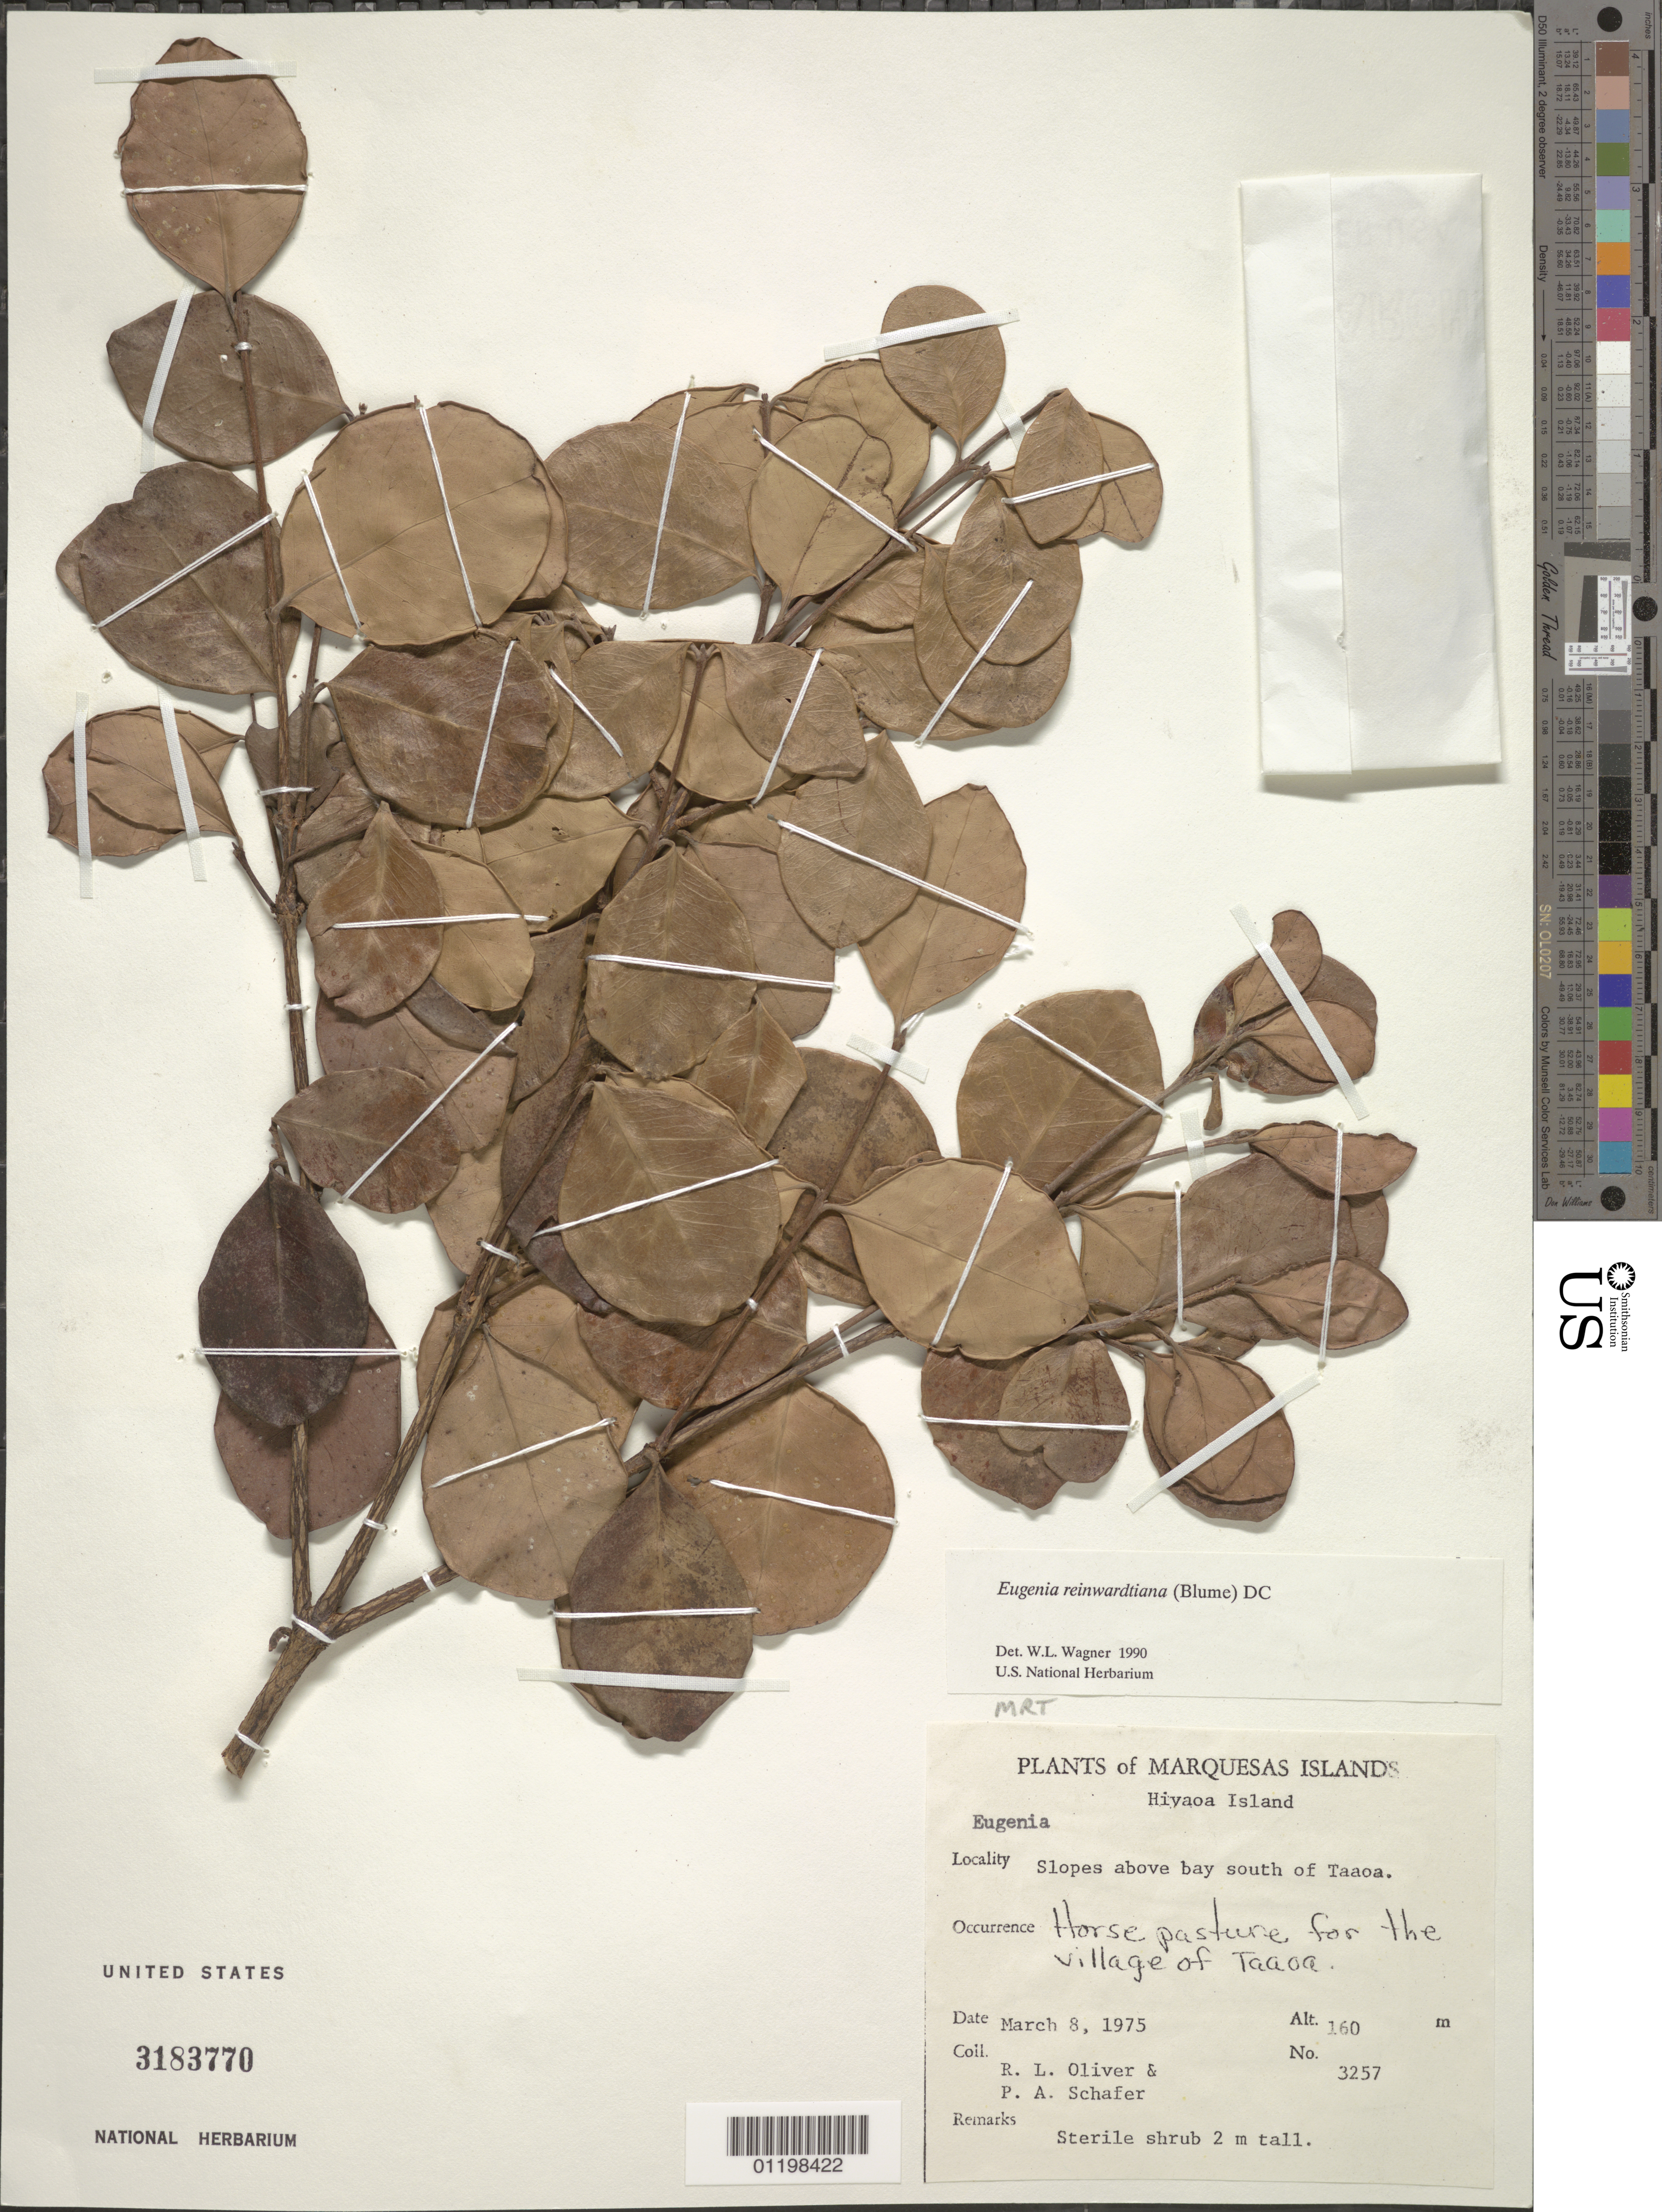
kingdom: Plantae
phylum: Tracheophyta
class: Magnoliopsida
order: Myrtales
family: Myrtaceae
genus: Eugenia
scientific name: Eugenia reinwardtiana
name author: (Blume) DC.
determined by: Wagner, W. L., (BOT), Smithsonian Institution - National Museum of Natural History (UNITED STATES)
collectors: R. L. Oliver & P. A. Schäfer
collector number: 3257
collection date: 1975-03-08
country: French Polynesia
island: Hiva Oa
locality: slopes above bay S of Taaoa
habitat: Horse pasture for the village of Taaoa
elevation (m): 160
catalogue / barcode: US 3183770